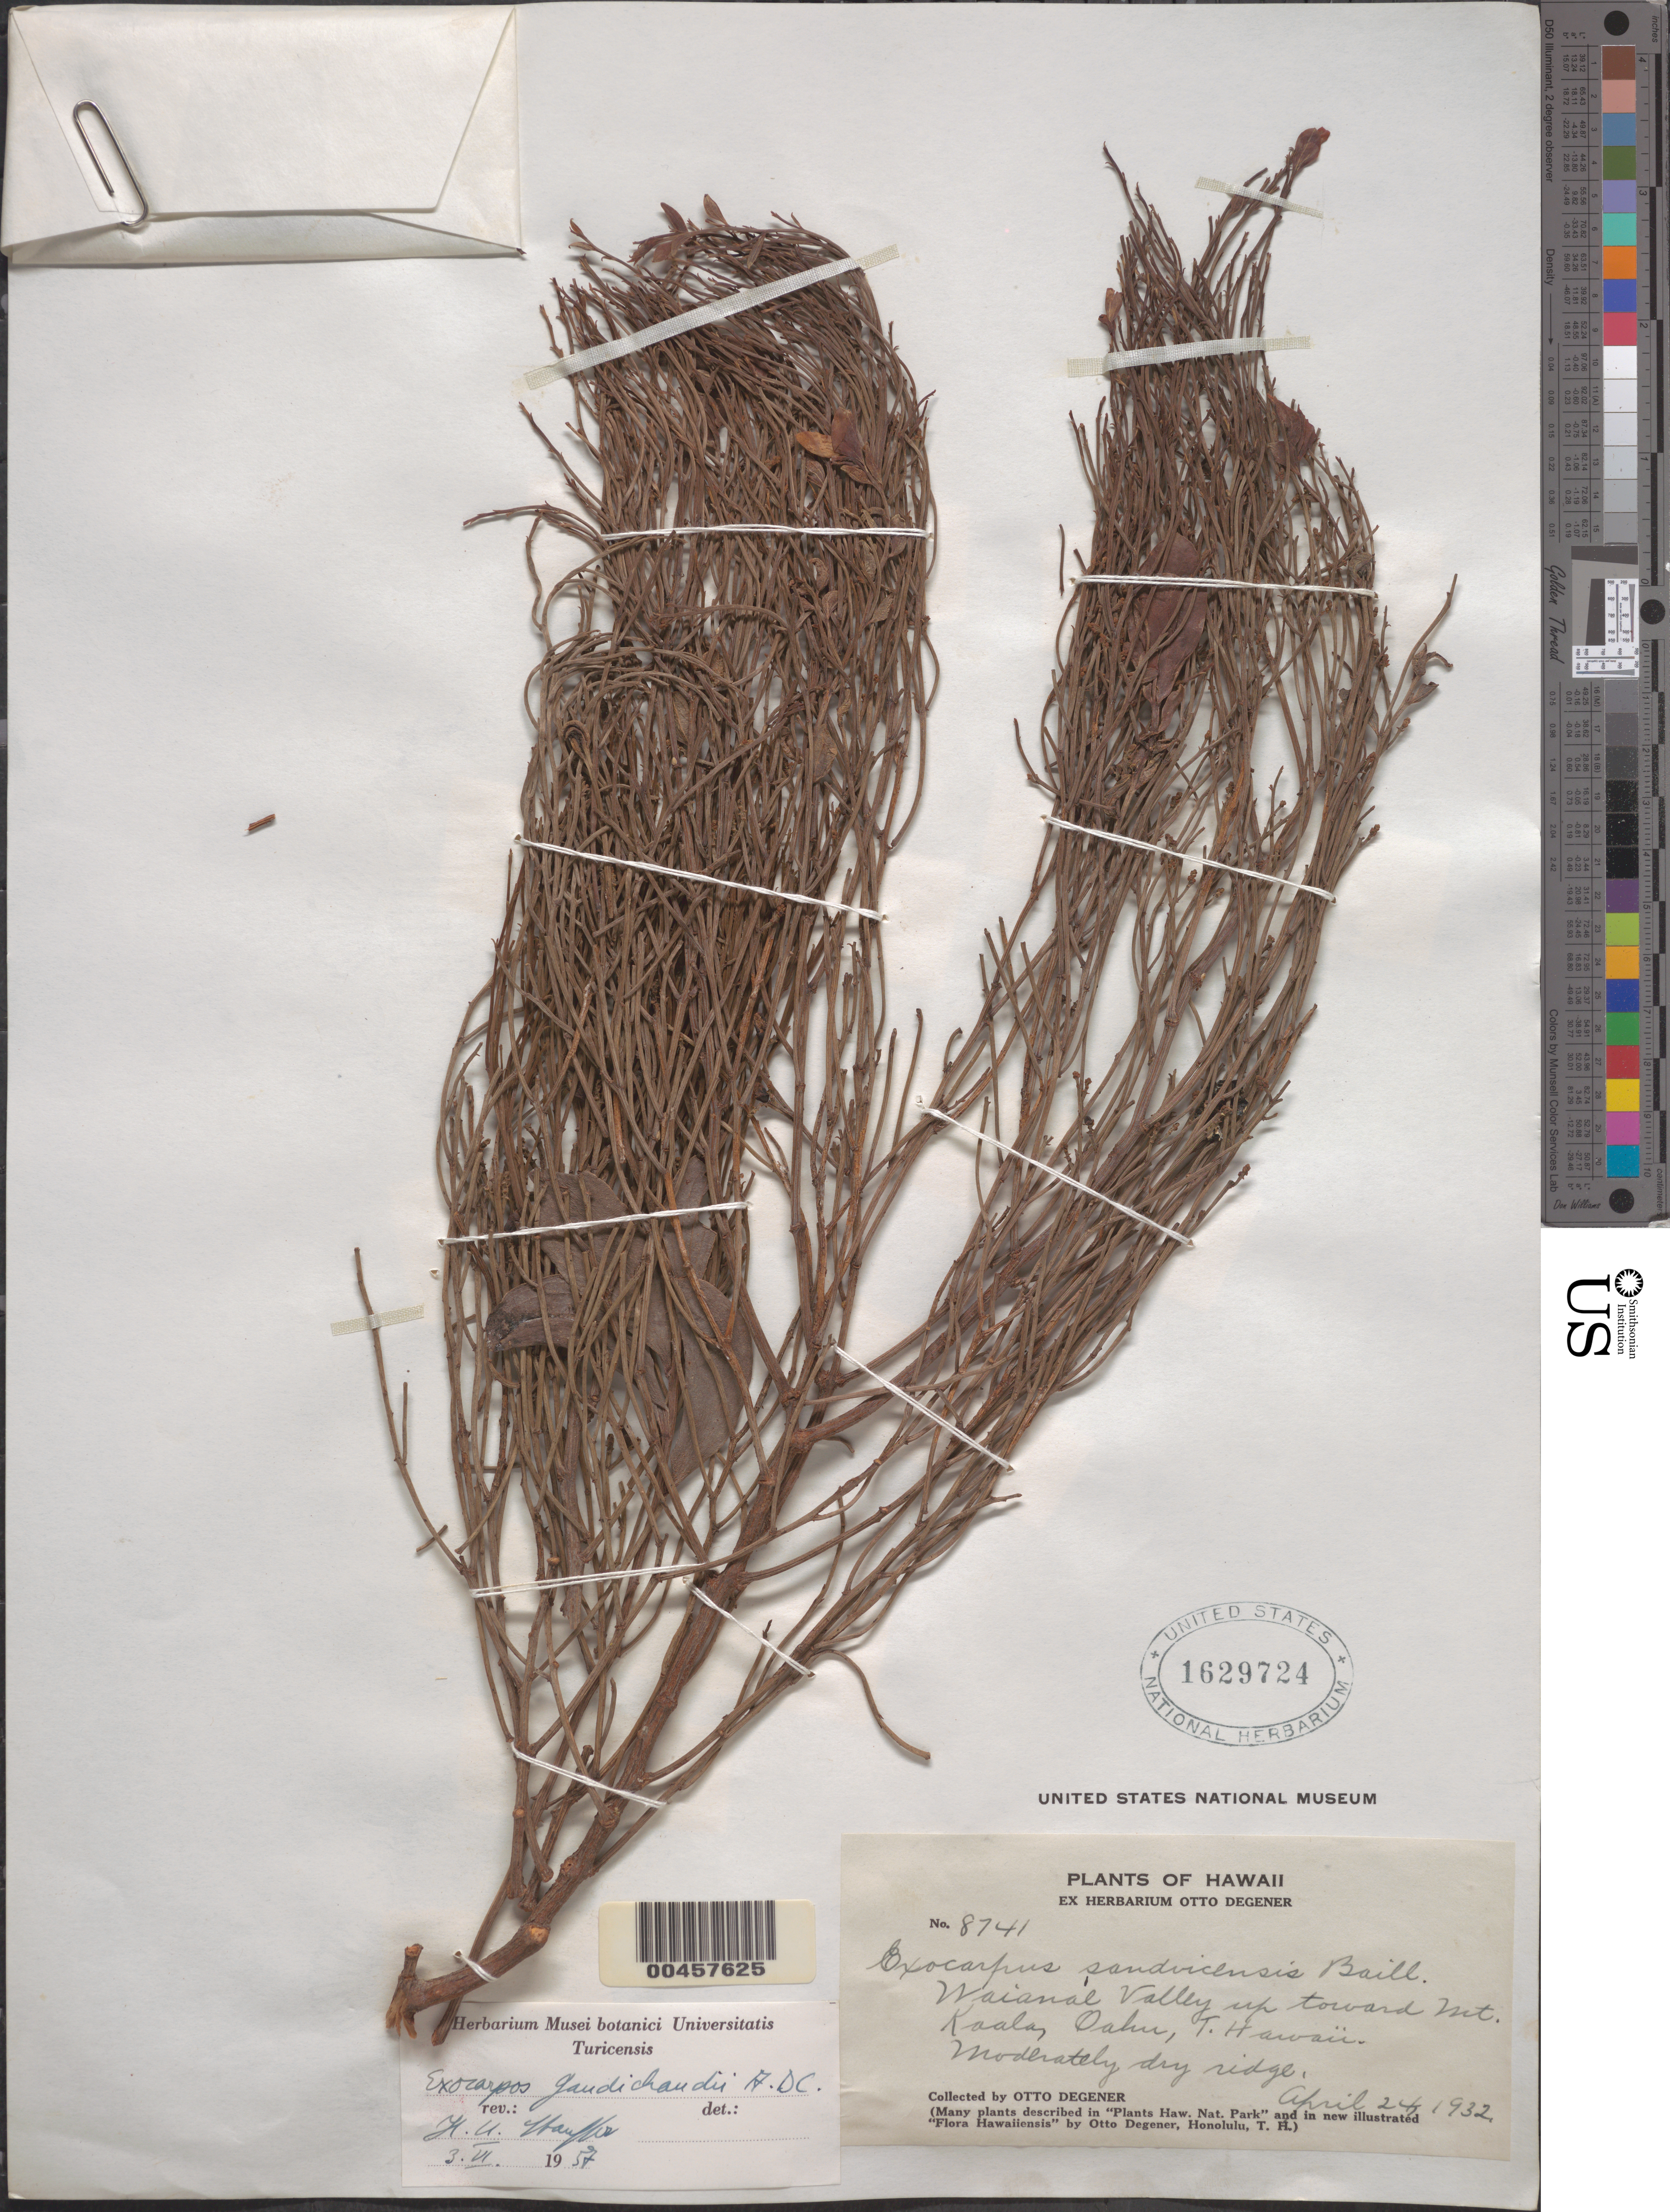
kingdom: Plantae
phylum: Tracheophyta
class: Magnoliopsida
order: Santalales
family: Santalaceae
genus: Exocarpos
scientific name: Exocarpos gaudichaudii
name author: A. DC.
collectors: O. Degener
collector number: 8741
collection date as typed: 24 Apr 1932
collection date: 1932-04-24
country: United States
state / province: Hawaii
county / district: Honolulu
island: Oahu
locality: Waianae Valley up toward Mt. Kaala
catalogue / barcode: US 1629724